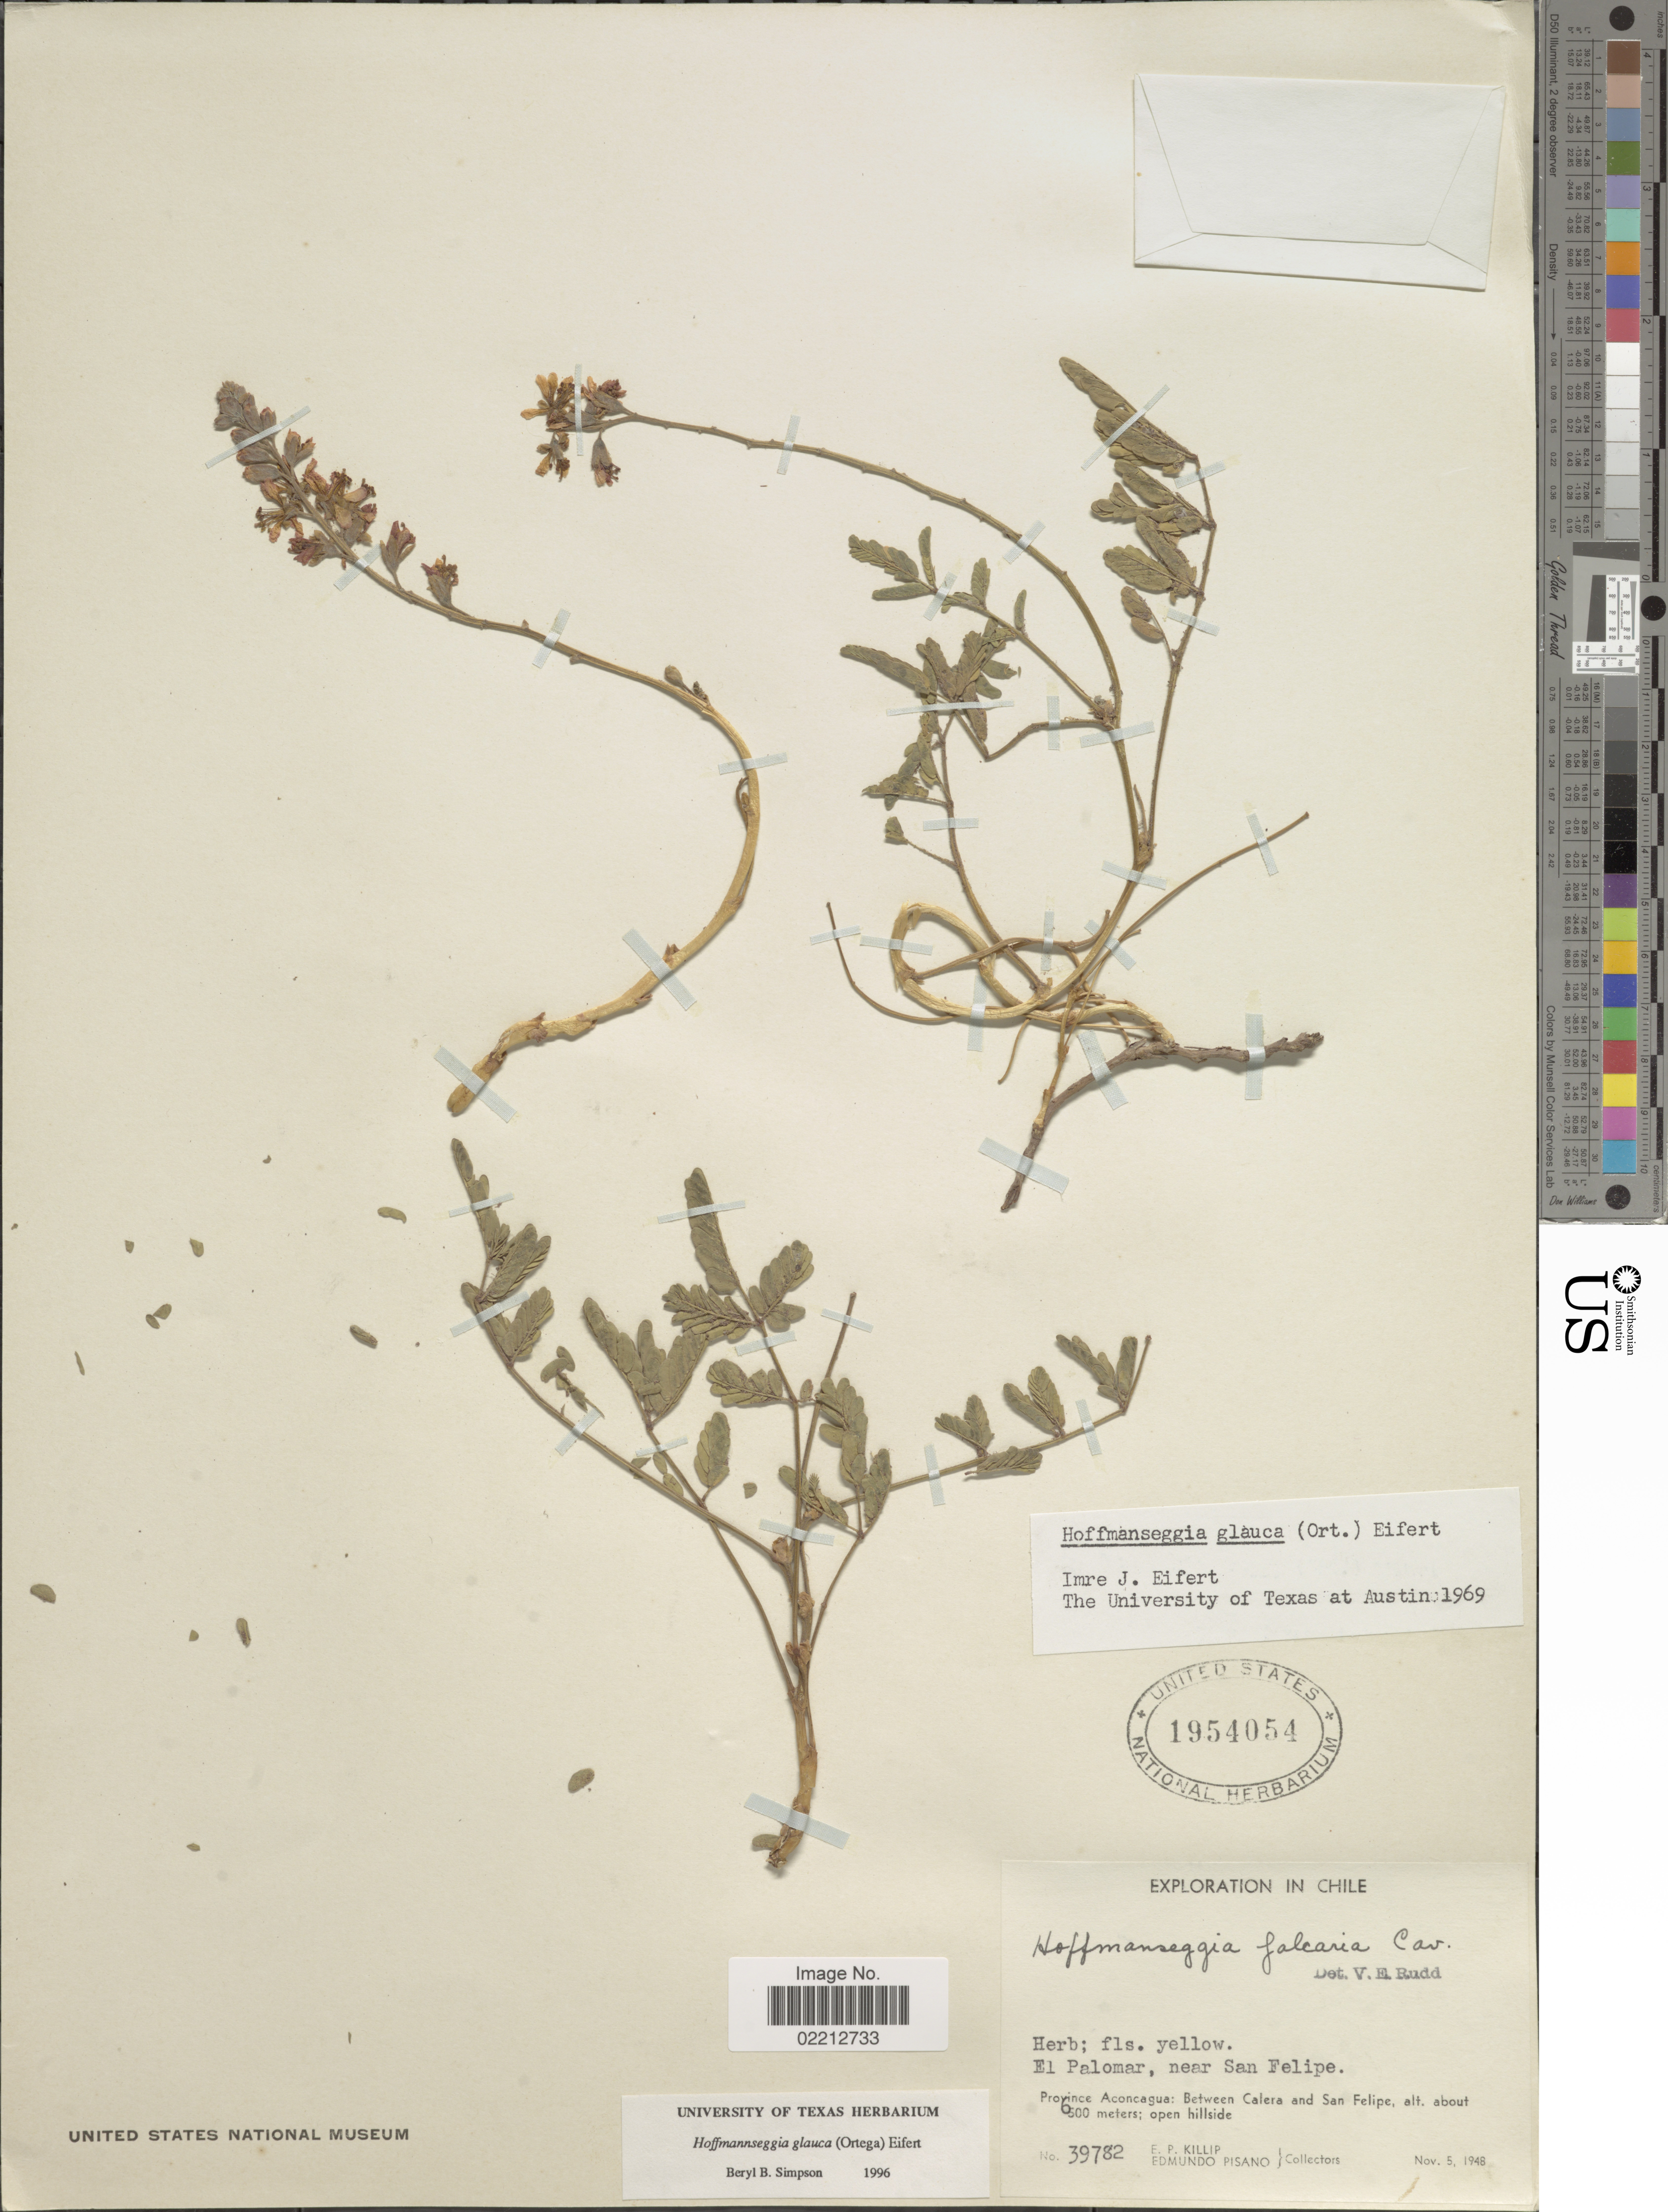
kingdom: Plantae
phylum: Tracheophyta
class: Magnoliopsida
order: Fabales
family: Fabaceae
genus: Hoffmannseggia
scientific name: Hoffmannseggia glauca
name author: (Ortega) Eifert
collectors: E. P. Killip & E. Pisano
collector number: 39782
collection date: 1948-11-05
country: Chile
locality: El Palomar, near San Felipe, Province Aconcagua: Between Calera and San Felipe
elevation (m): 600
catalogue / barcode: US 1954054